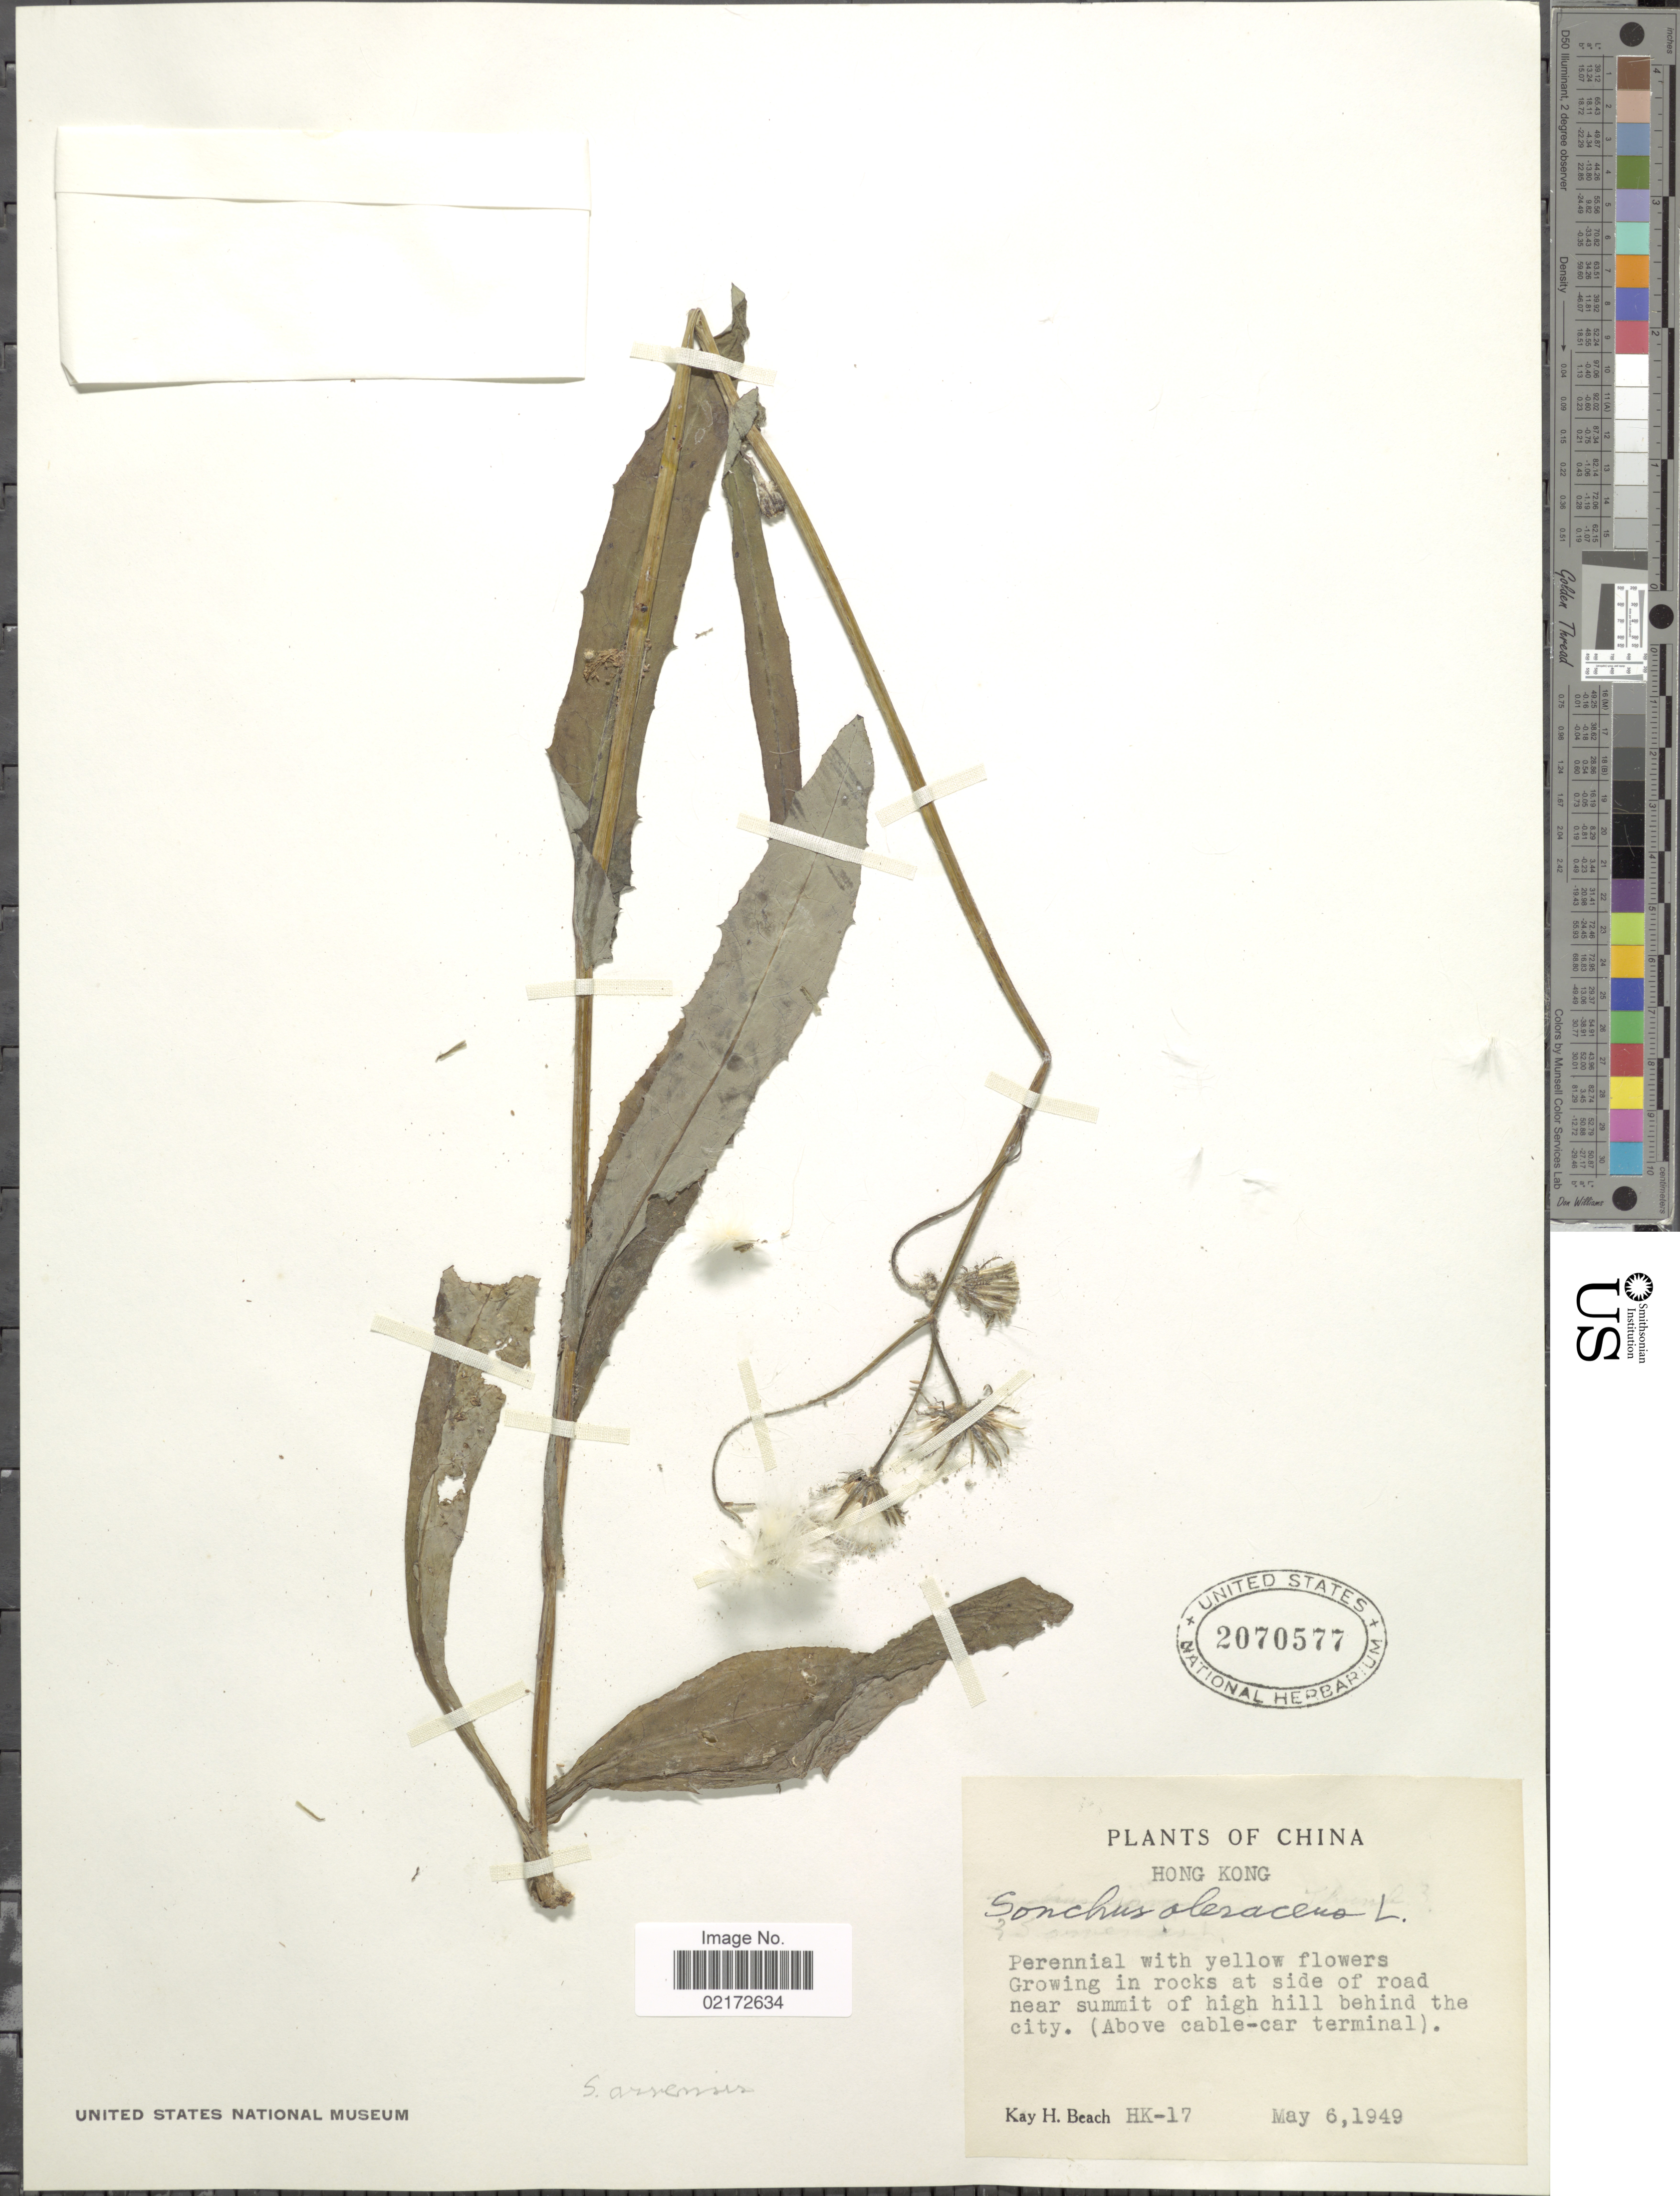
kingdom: Plantae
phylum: Tracheophyta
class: Magnoliopsida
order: Asterales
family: Asteraceae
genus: Sonchus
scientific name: Sonchus arvensis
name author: L.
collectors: K. H. Beach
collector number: HK-17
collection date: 1949-05-06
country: China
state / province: Hong Kong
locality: Growing in rocks at side of road near summit of high hill behind the city. (Above cable-car terminal)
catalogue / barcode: US 2070577